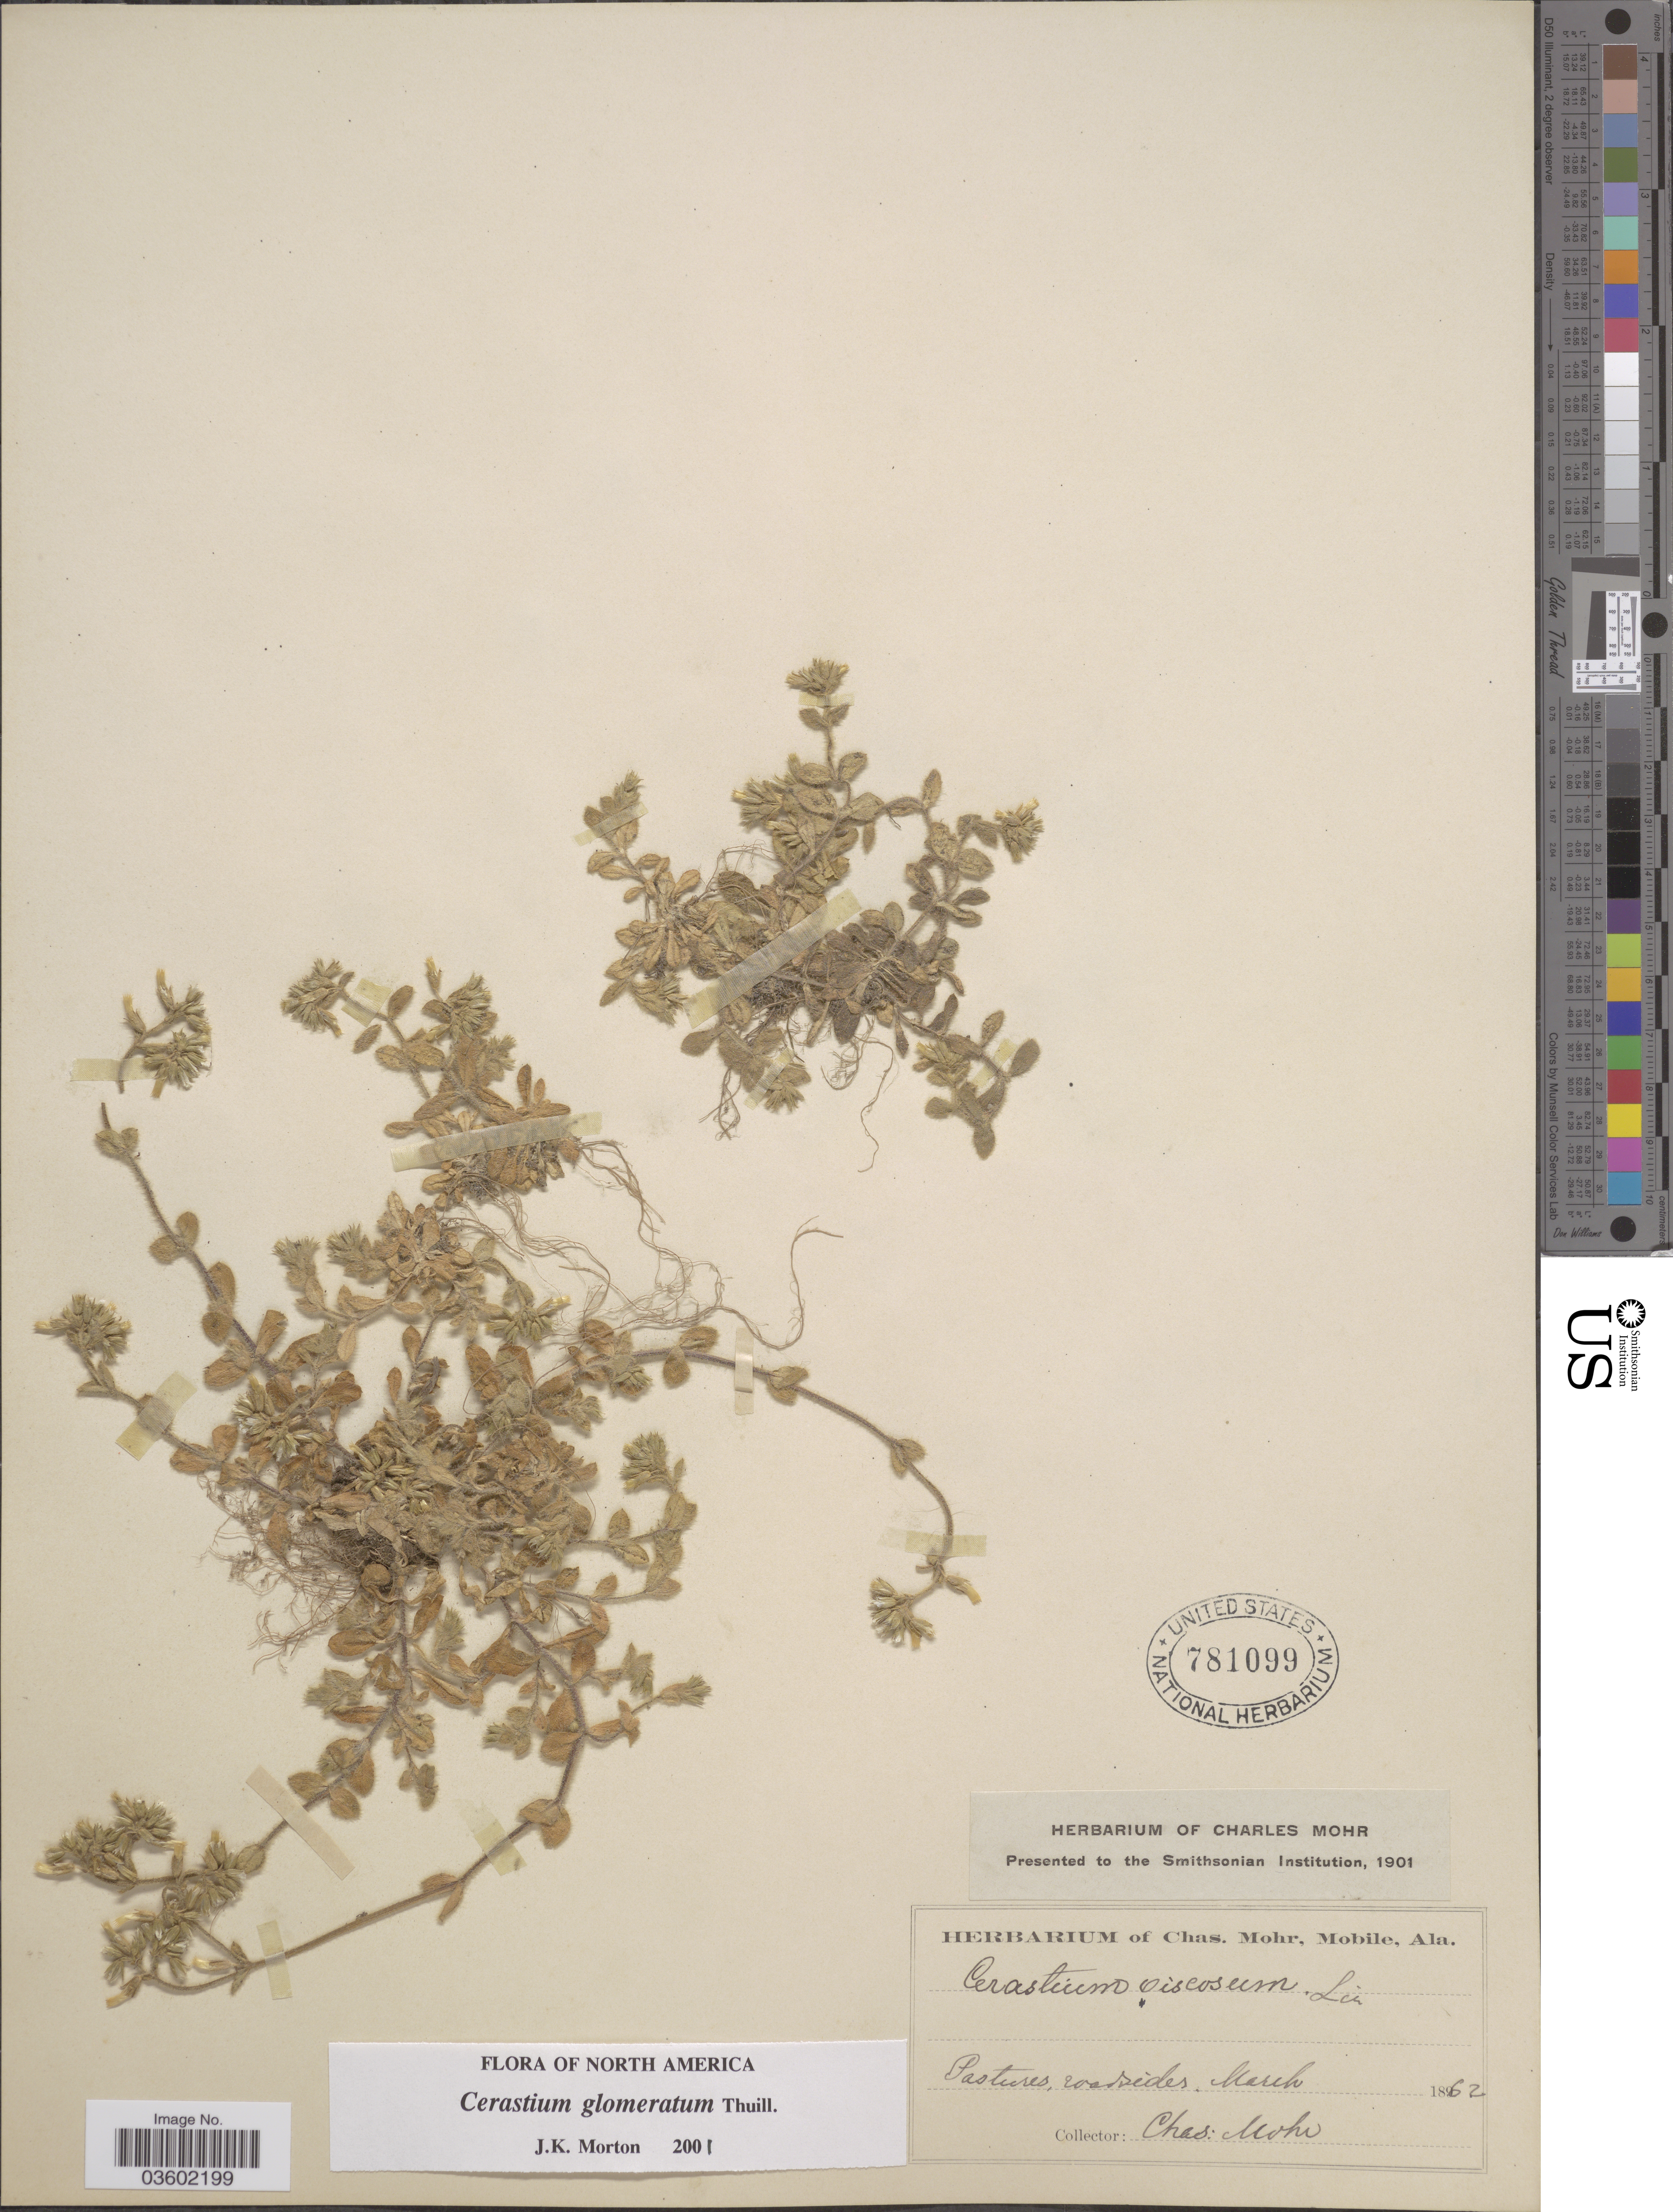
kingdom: Plantae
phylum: Tracheophyta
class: Magnoliopsida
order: Caryophyllales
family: Caryophyllaceae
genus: Cerastium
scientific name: Cerastium viscosum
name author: L.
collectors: Mohr, C. T. (herbarium)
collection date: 1862-03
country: United States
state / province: Alabama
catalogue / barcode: US 781099